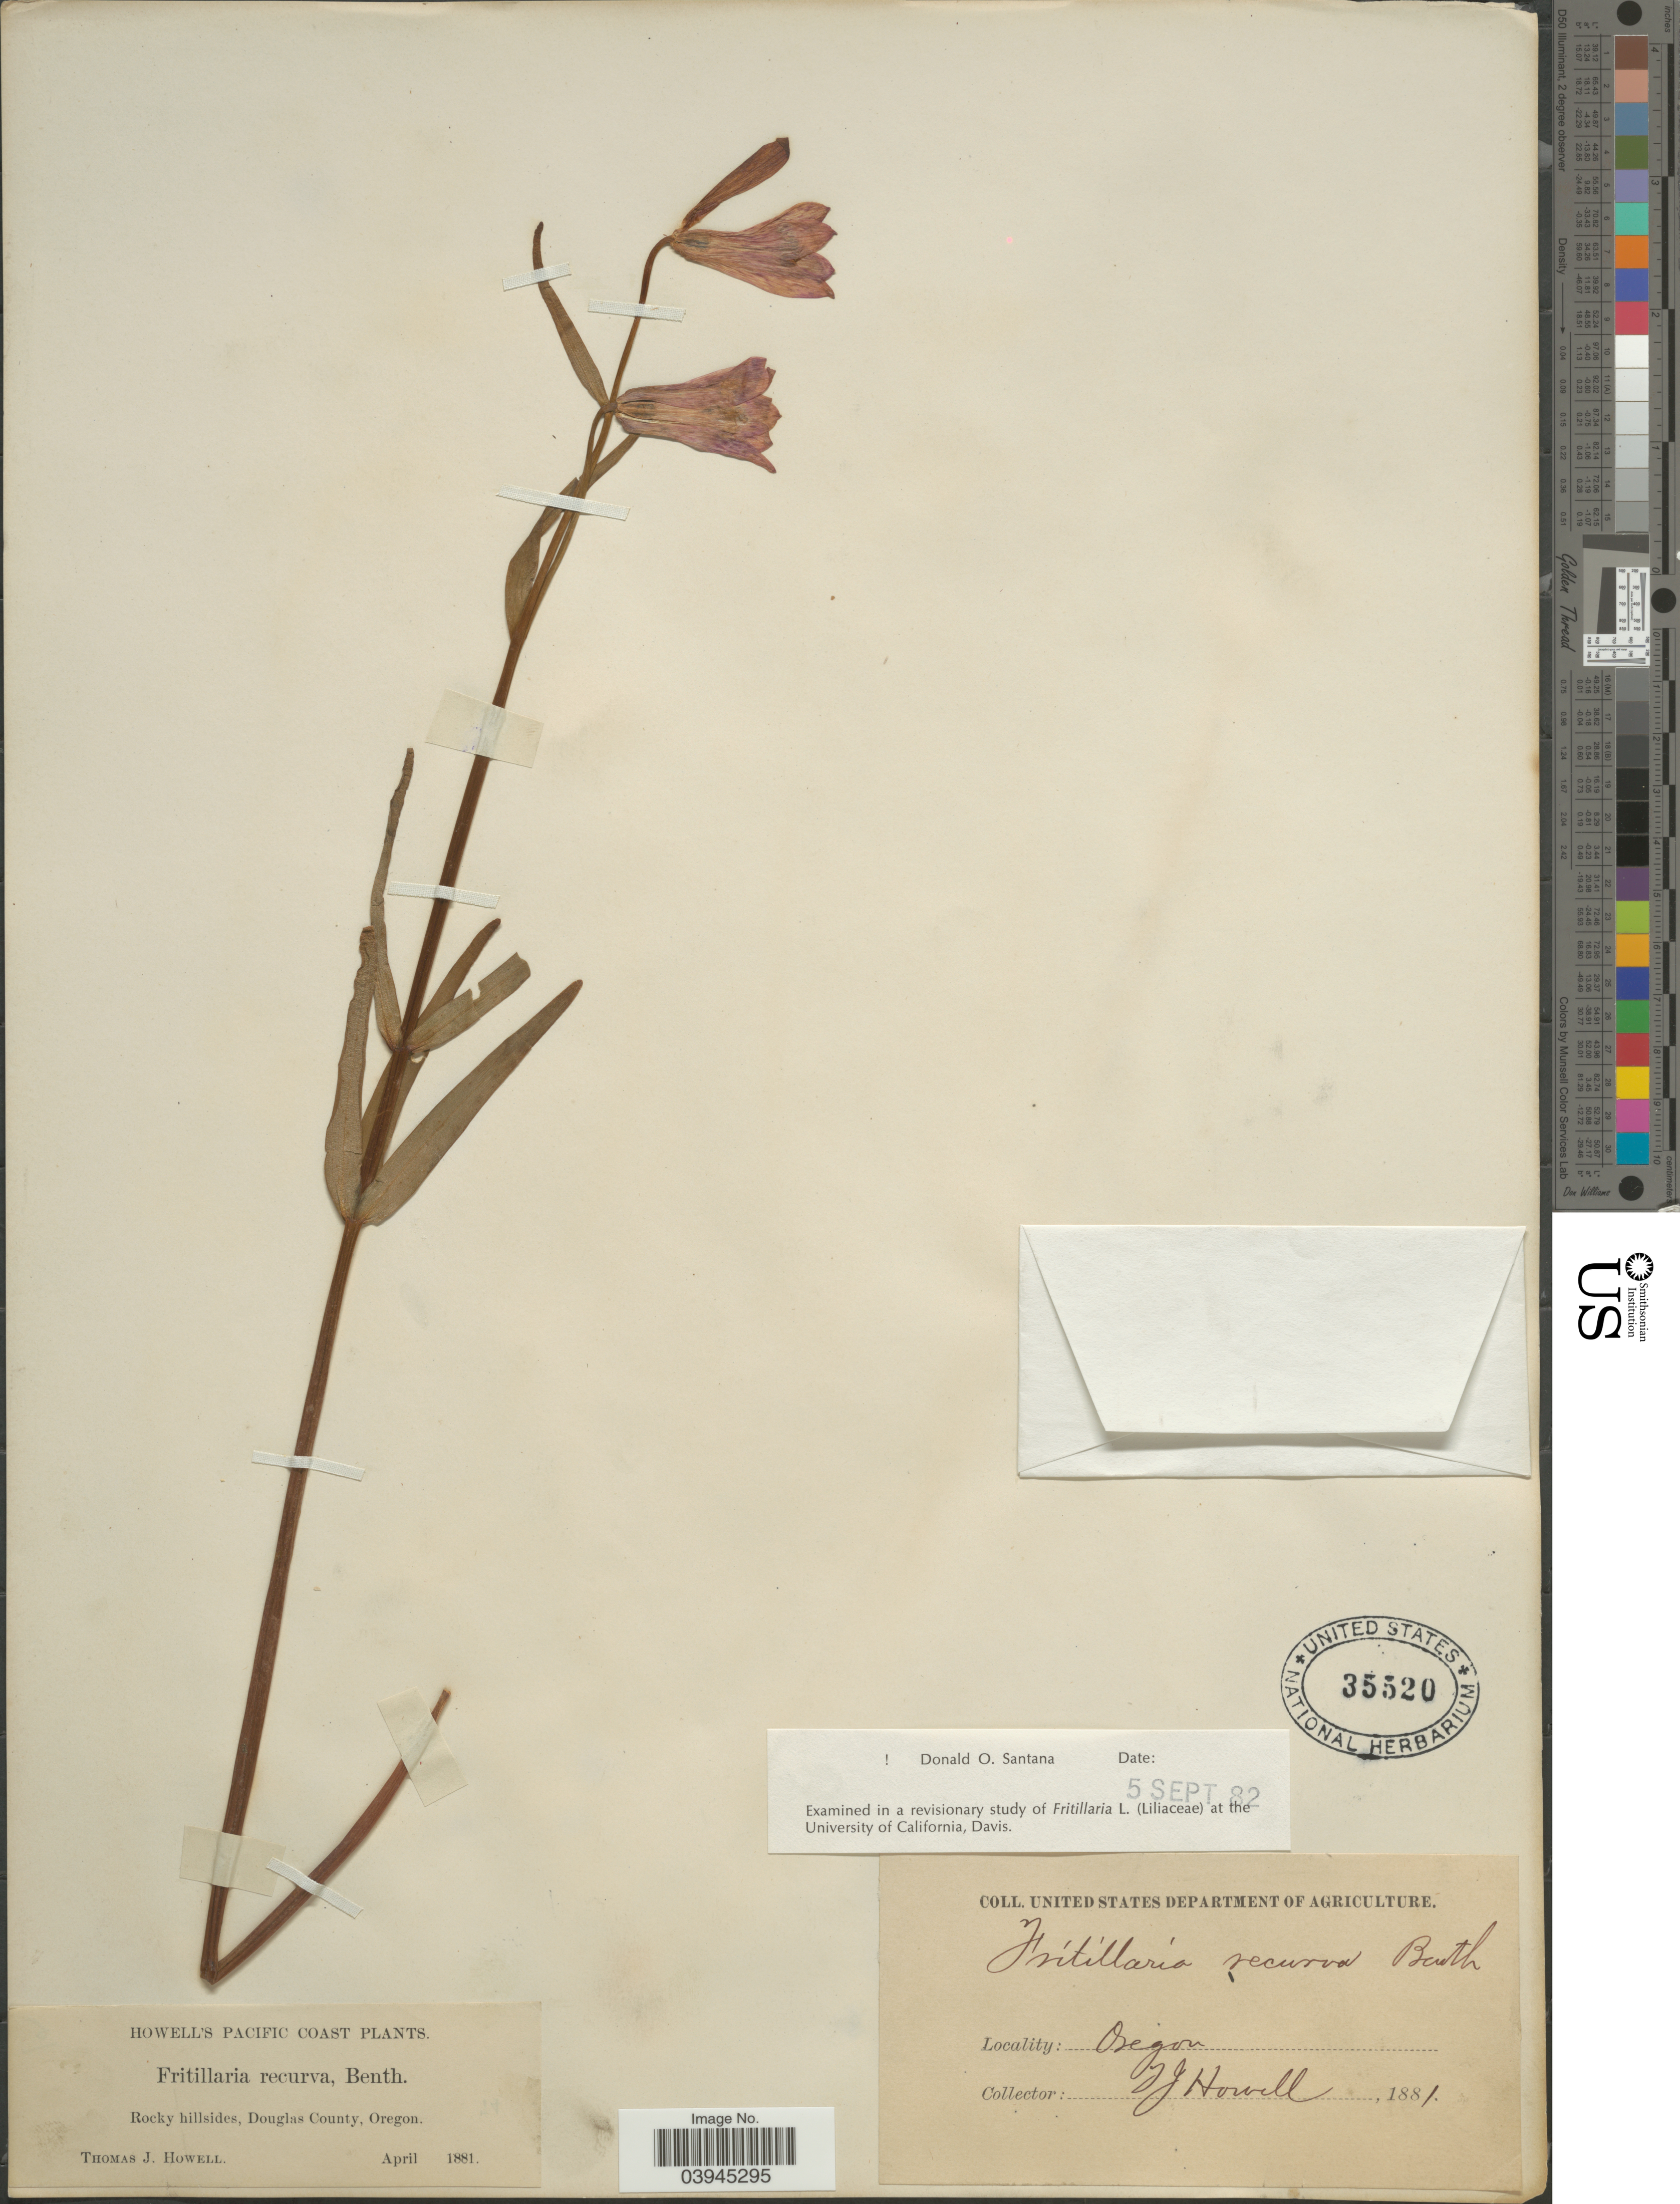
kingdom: Plantae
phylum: Tracheophyta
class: Liliopsida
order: Liliales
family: Liliaceae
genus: Fritillaria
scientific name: Fritillaria recurva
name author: Benth.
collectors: T. J. Howell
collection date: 1881-04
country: United States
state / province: Oregon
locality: Pacific Coast. Douglas County.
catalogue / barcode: US 35520